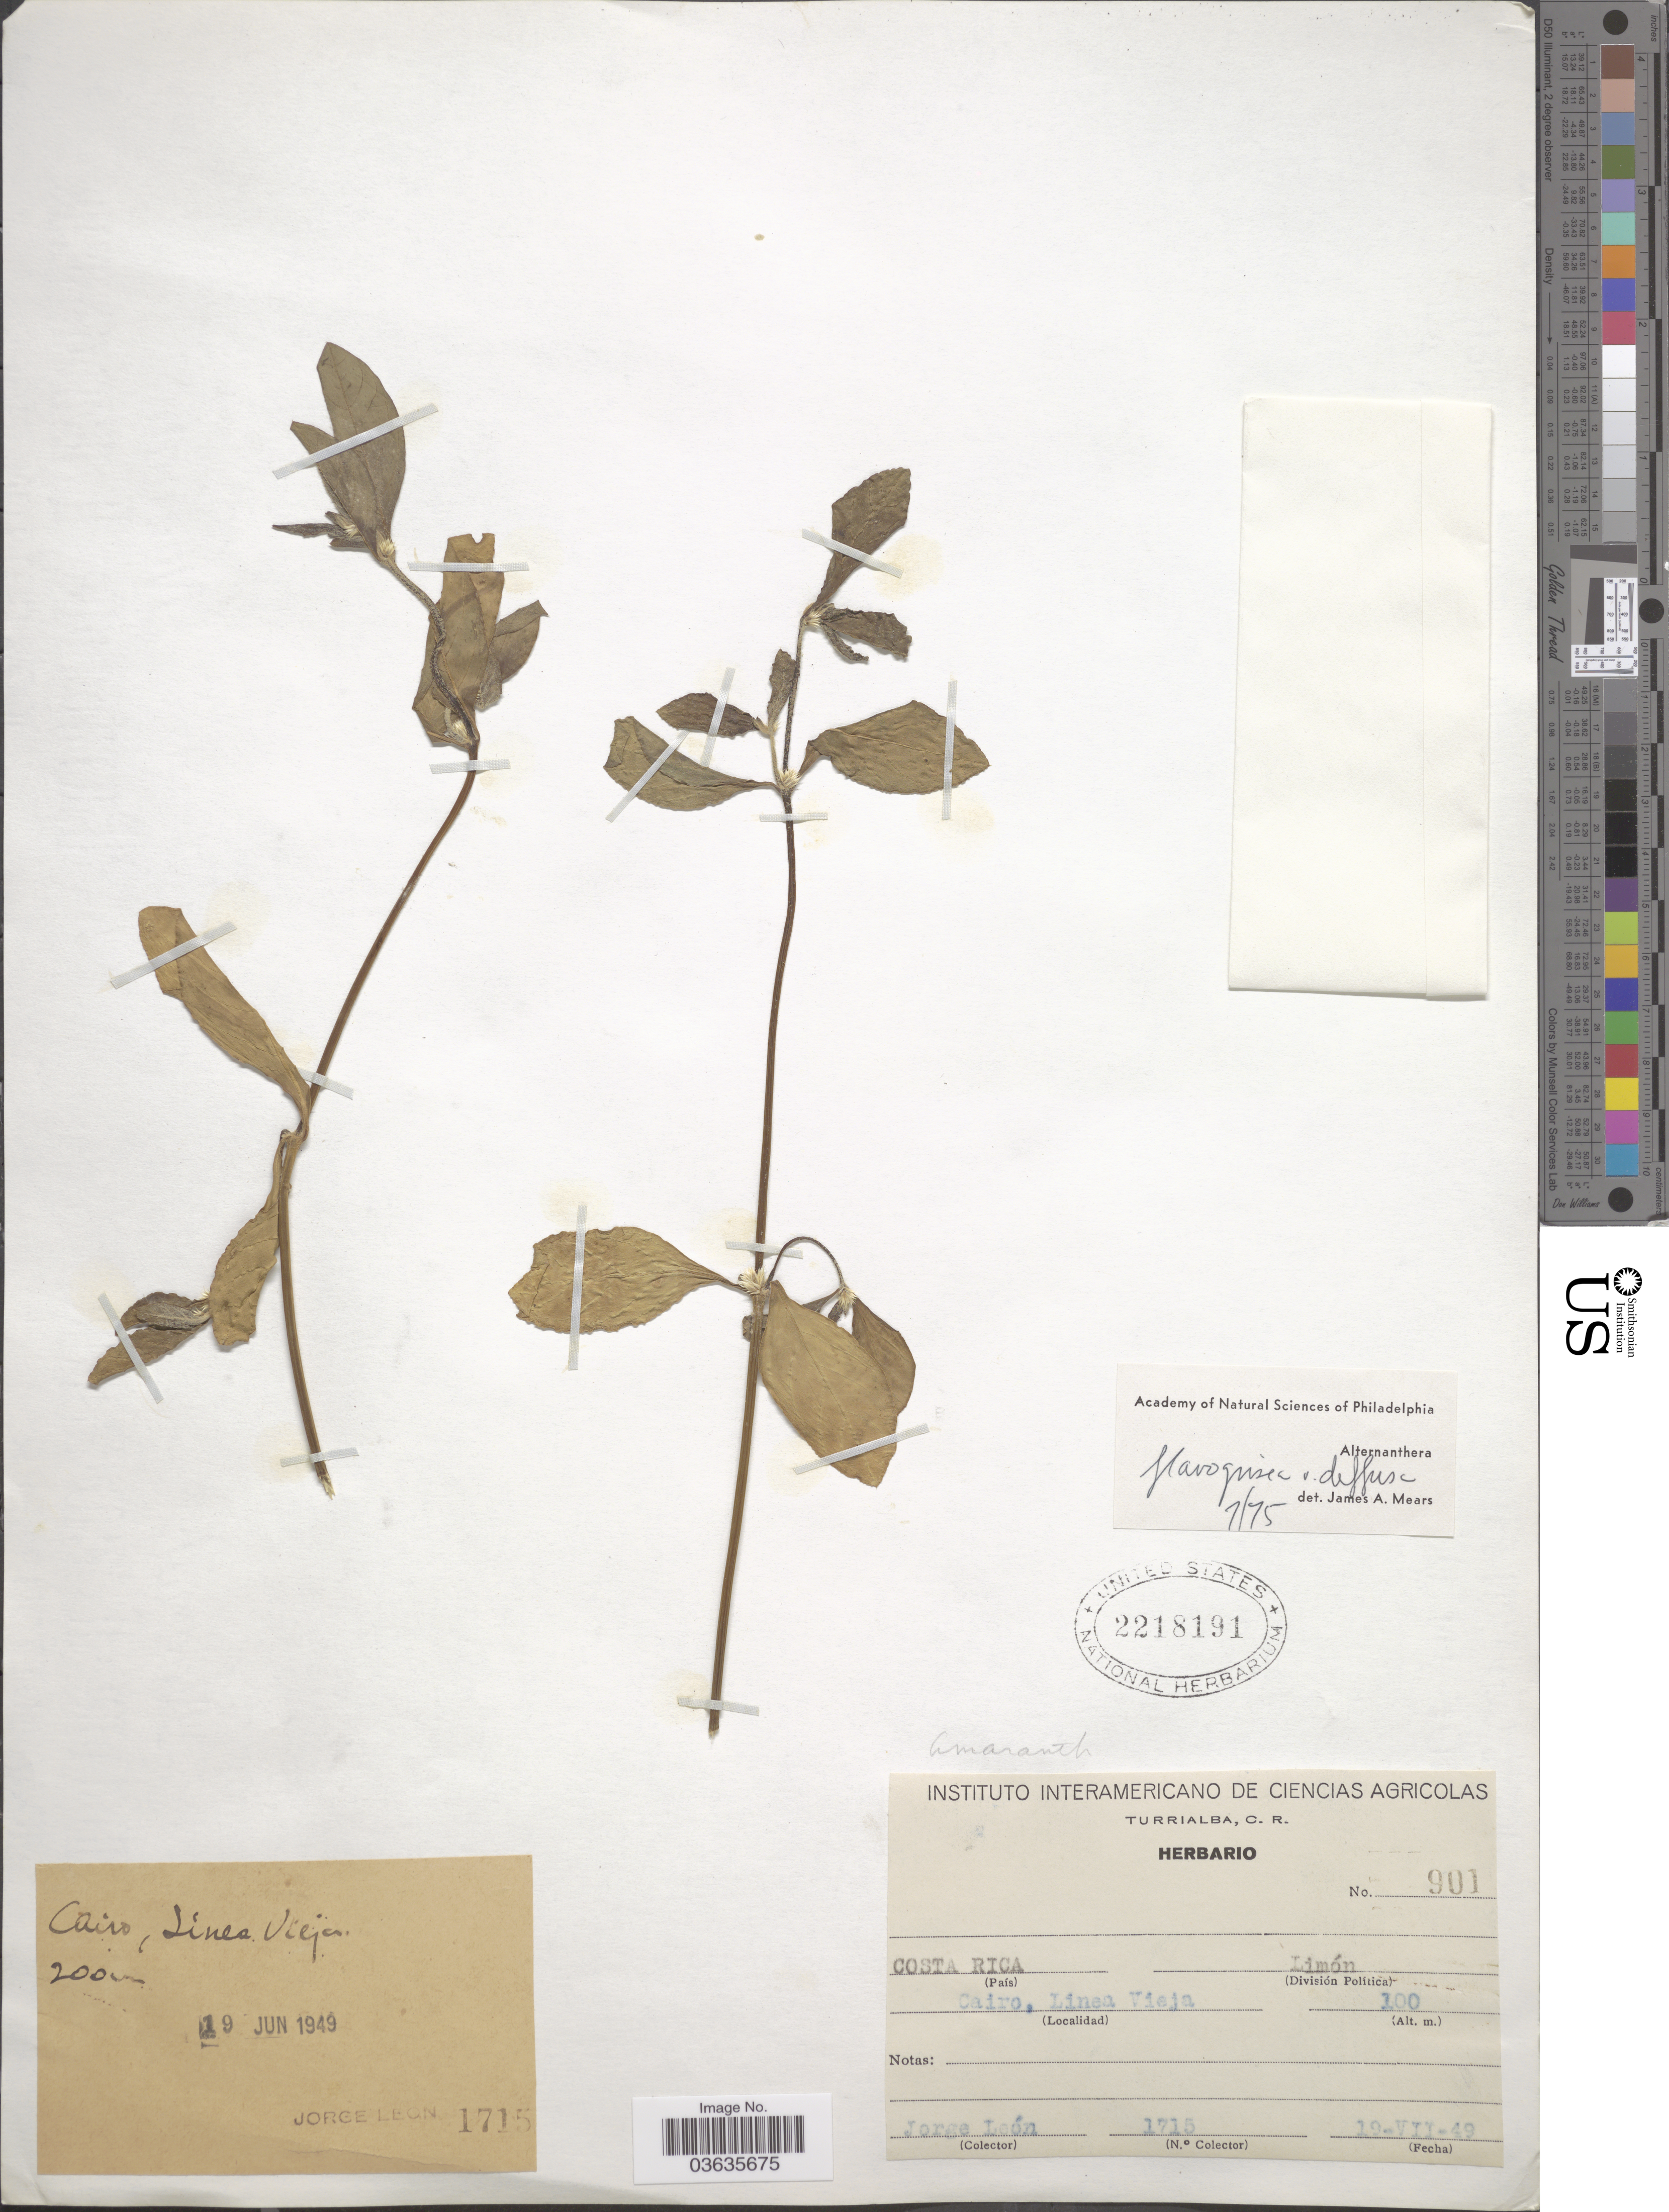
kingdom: Plantae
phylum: Tracheophyta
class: Magnoliopsida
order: Caryophyllales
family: Amaranthaceae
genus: Alternanthera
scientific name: Alternanthera flavogrisea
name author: Urb.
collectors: J. León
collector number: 1715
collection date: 1949-07-19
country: Costa Rica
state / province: Limón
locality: Cairo, Linea Vieja.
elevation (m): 200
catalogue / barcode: US 2218191